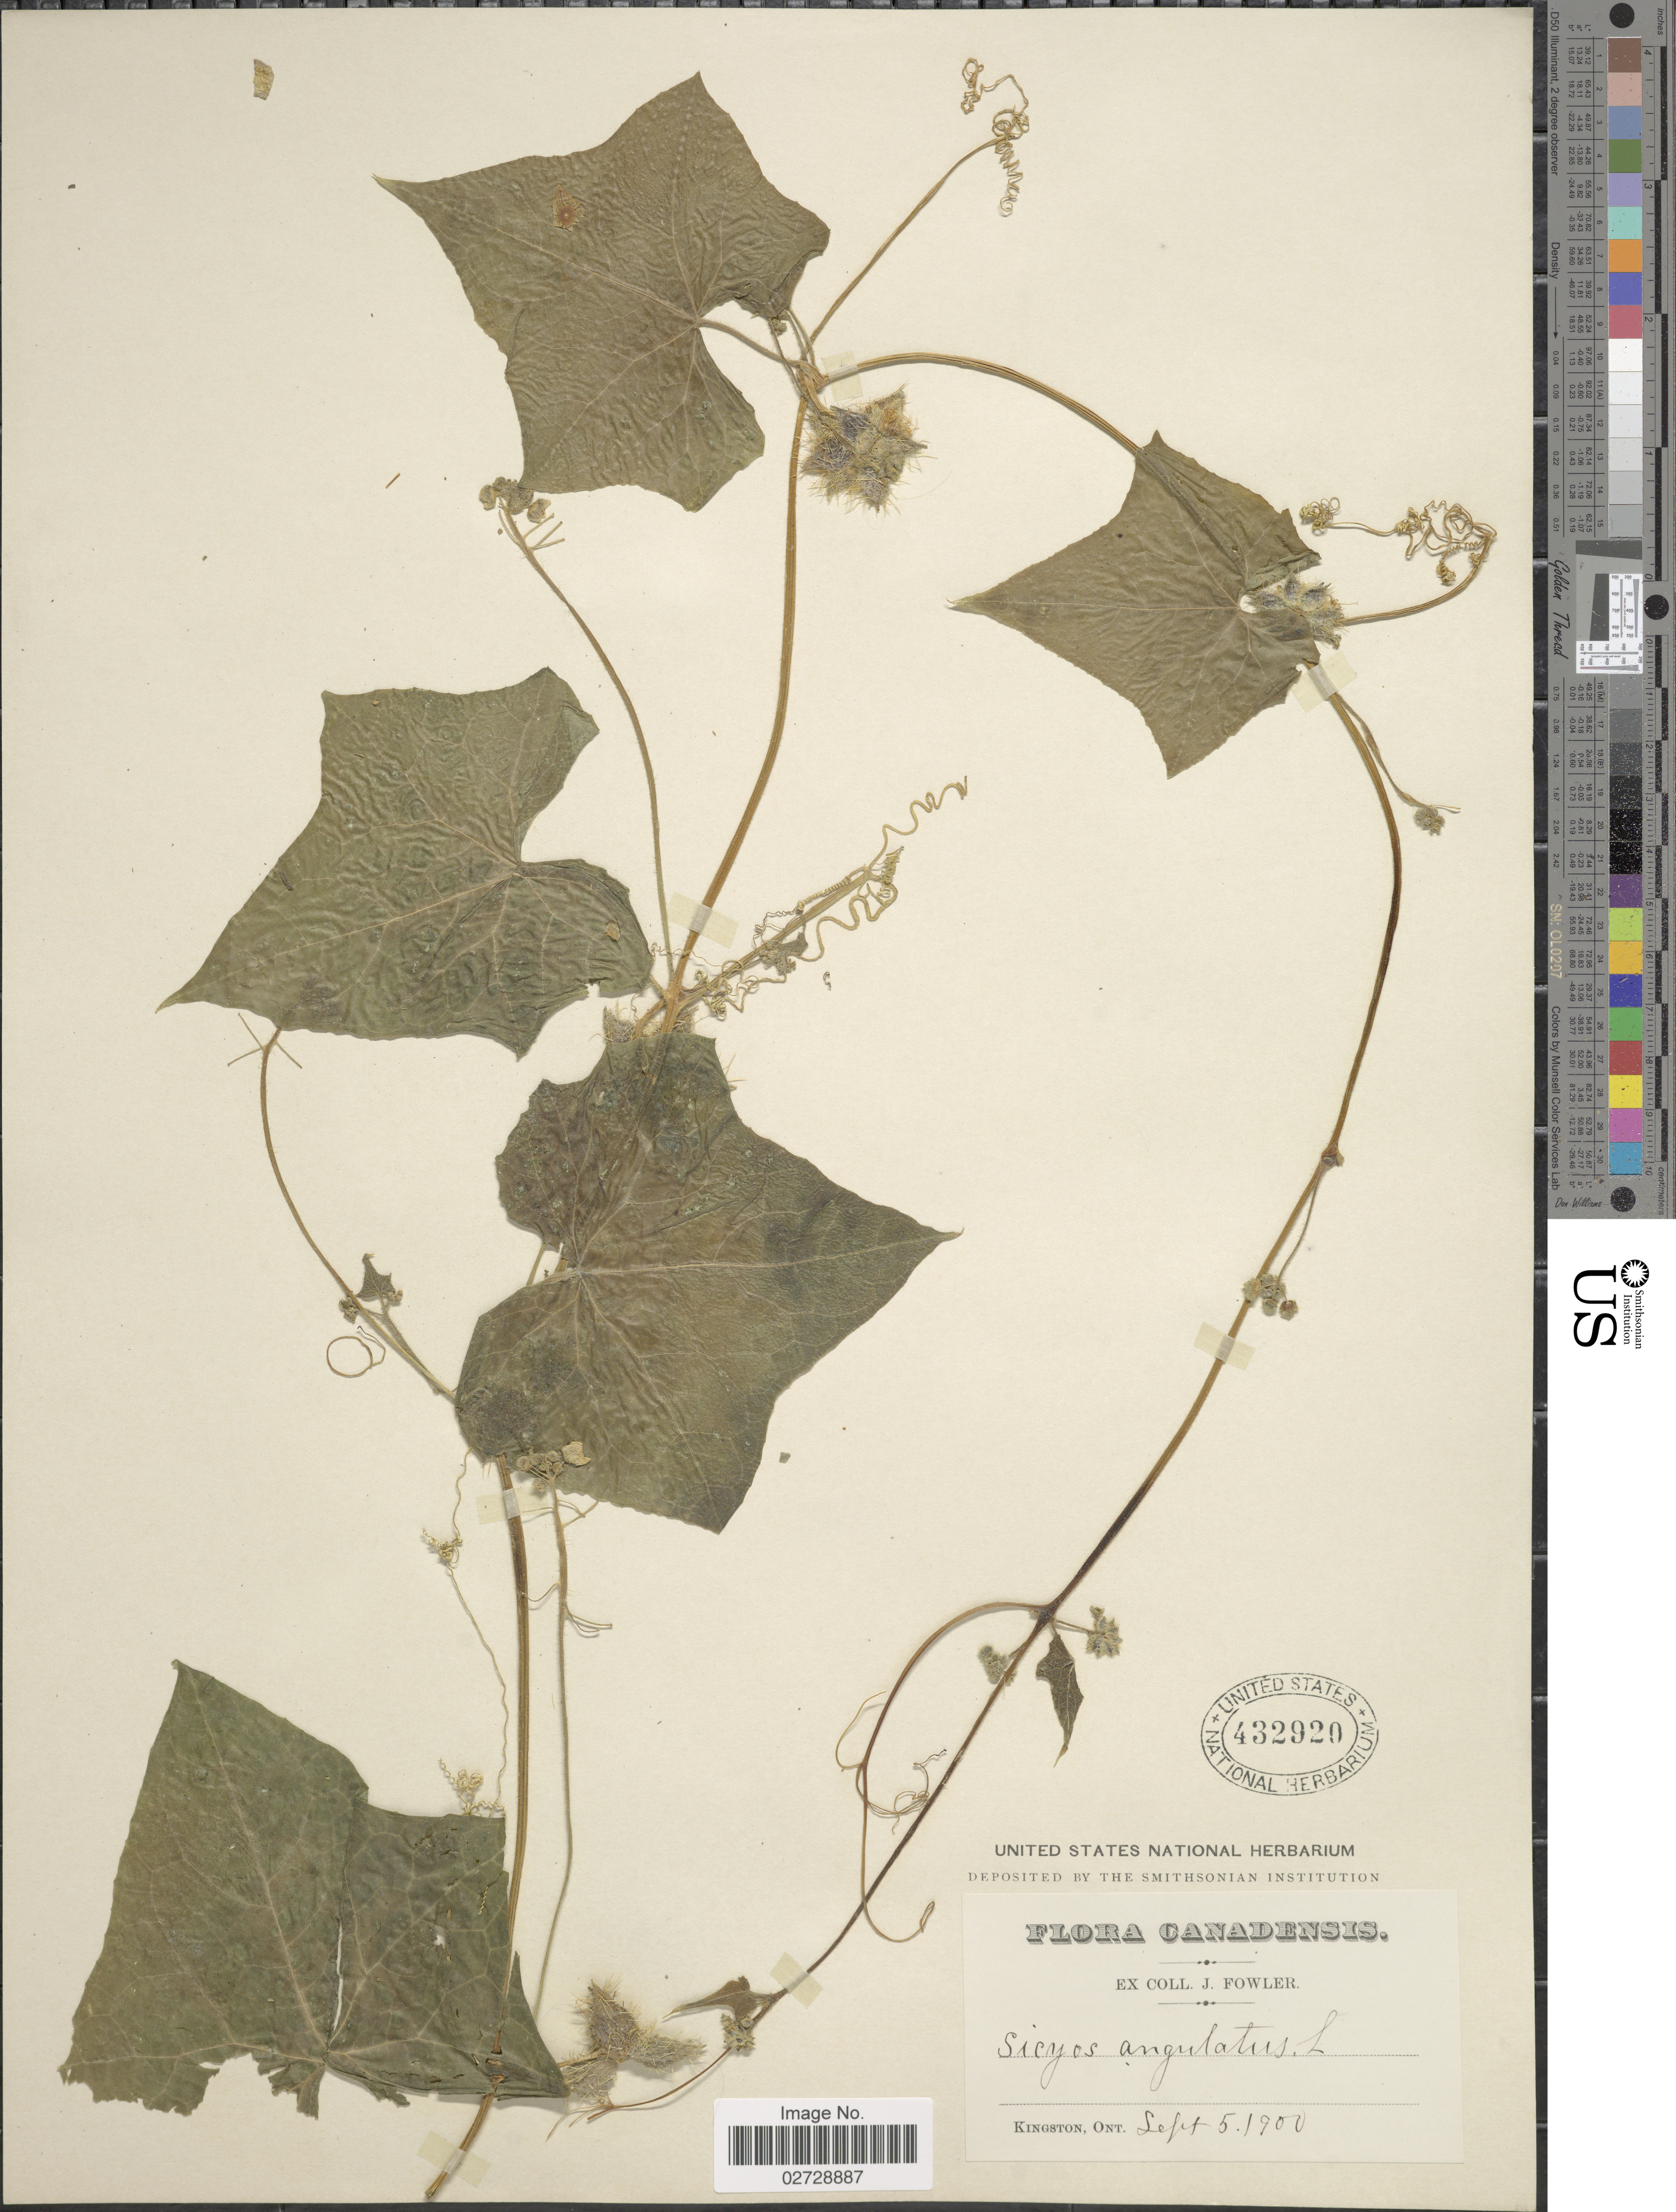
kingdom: Plantae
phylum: Tracheophyta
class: Magnoliopsida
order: Cucurbitales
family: Cucurbitaceae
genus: Sicyos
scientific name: Sicyos angulatus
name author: L.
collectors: J. P. Fowler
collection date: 1900-09-05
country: Canada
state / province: Ontario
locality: Kingston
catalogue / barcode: US 432920